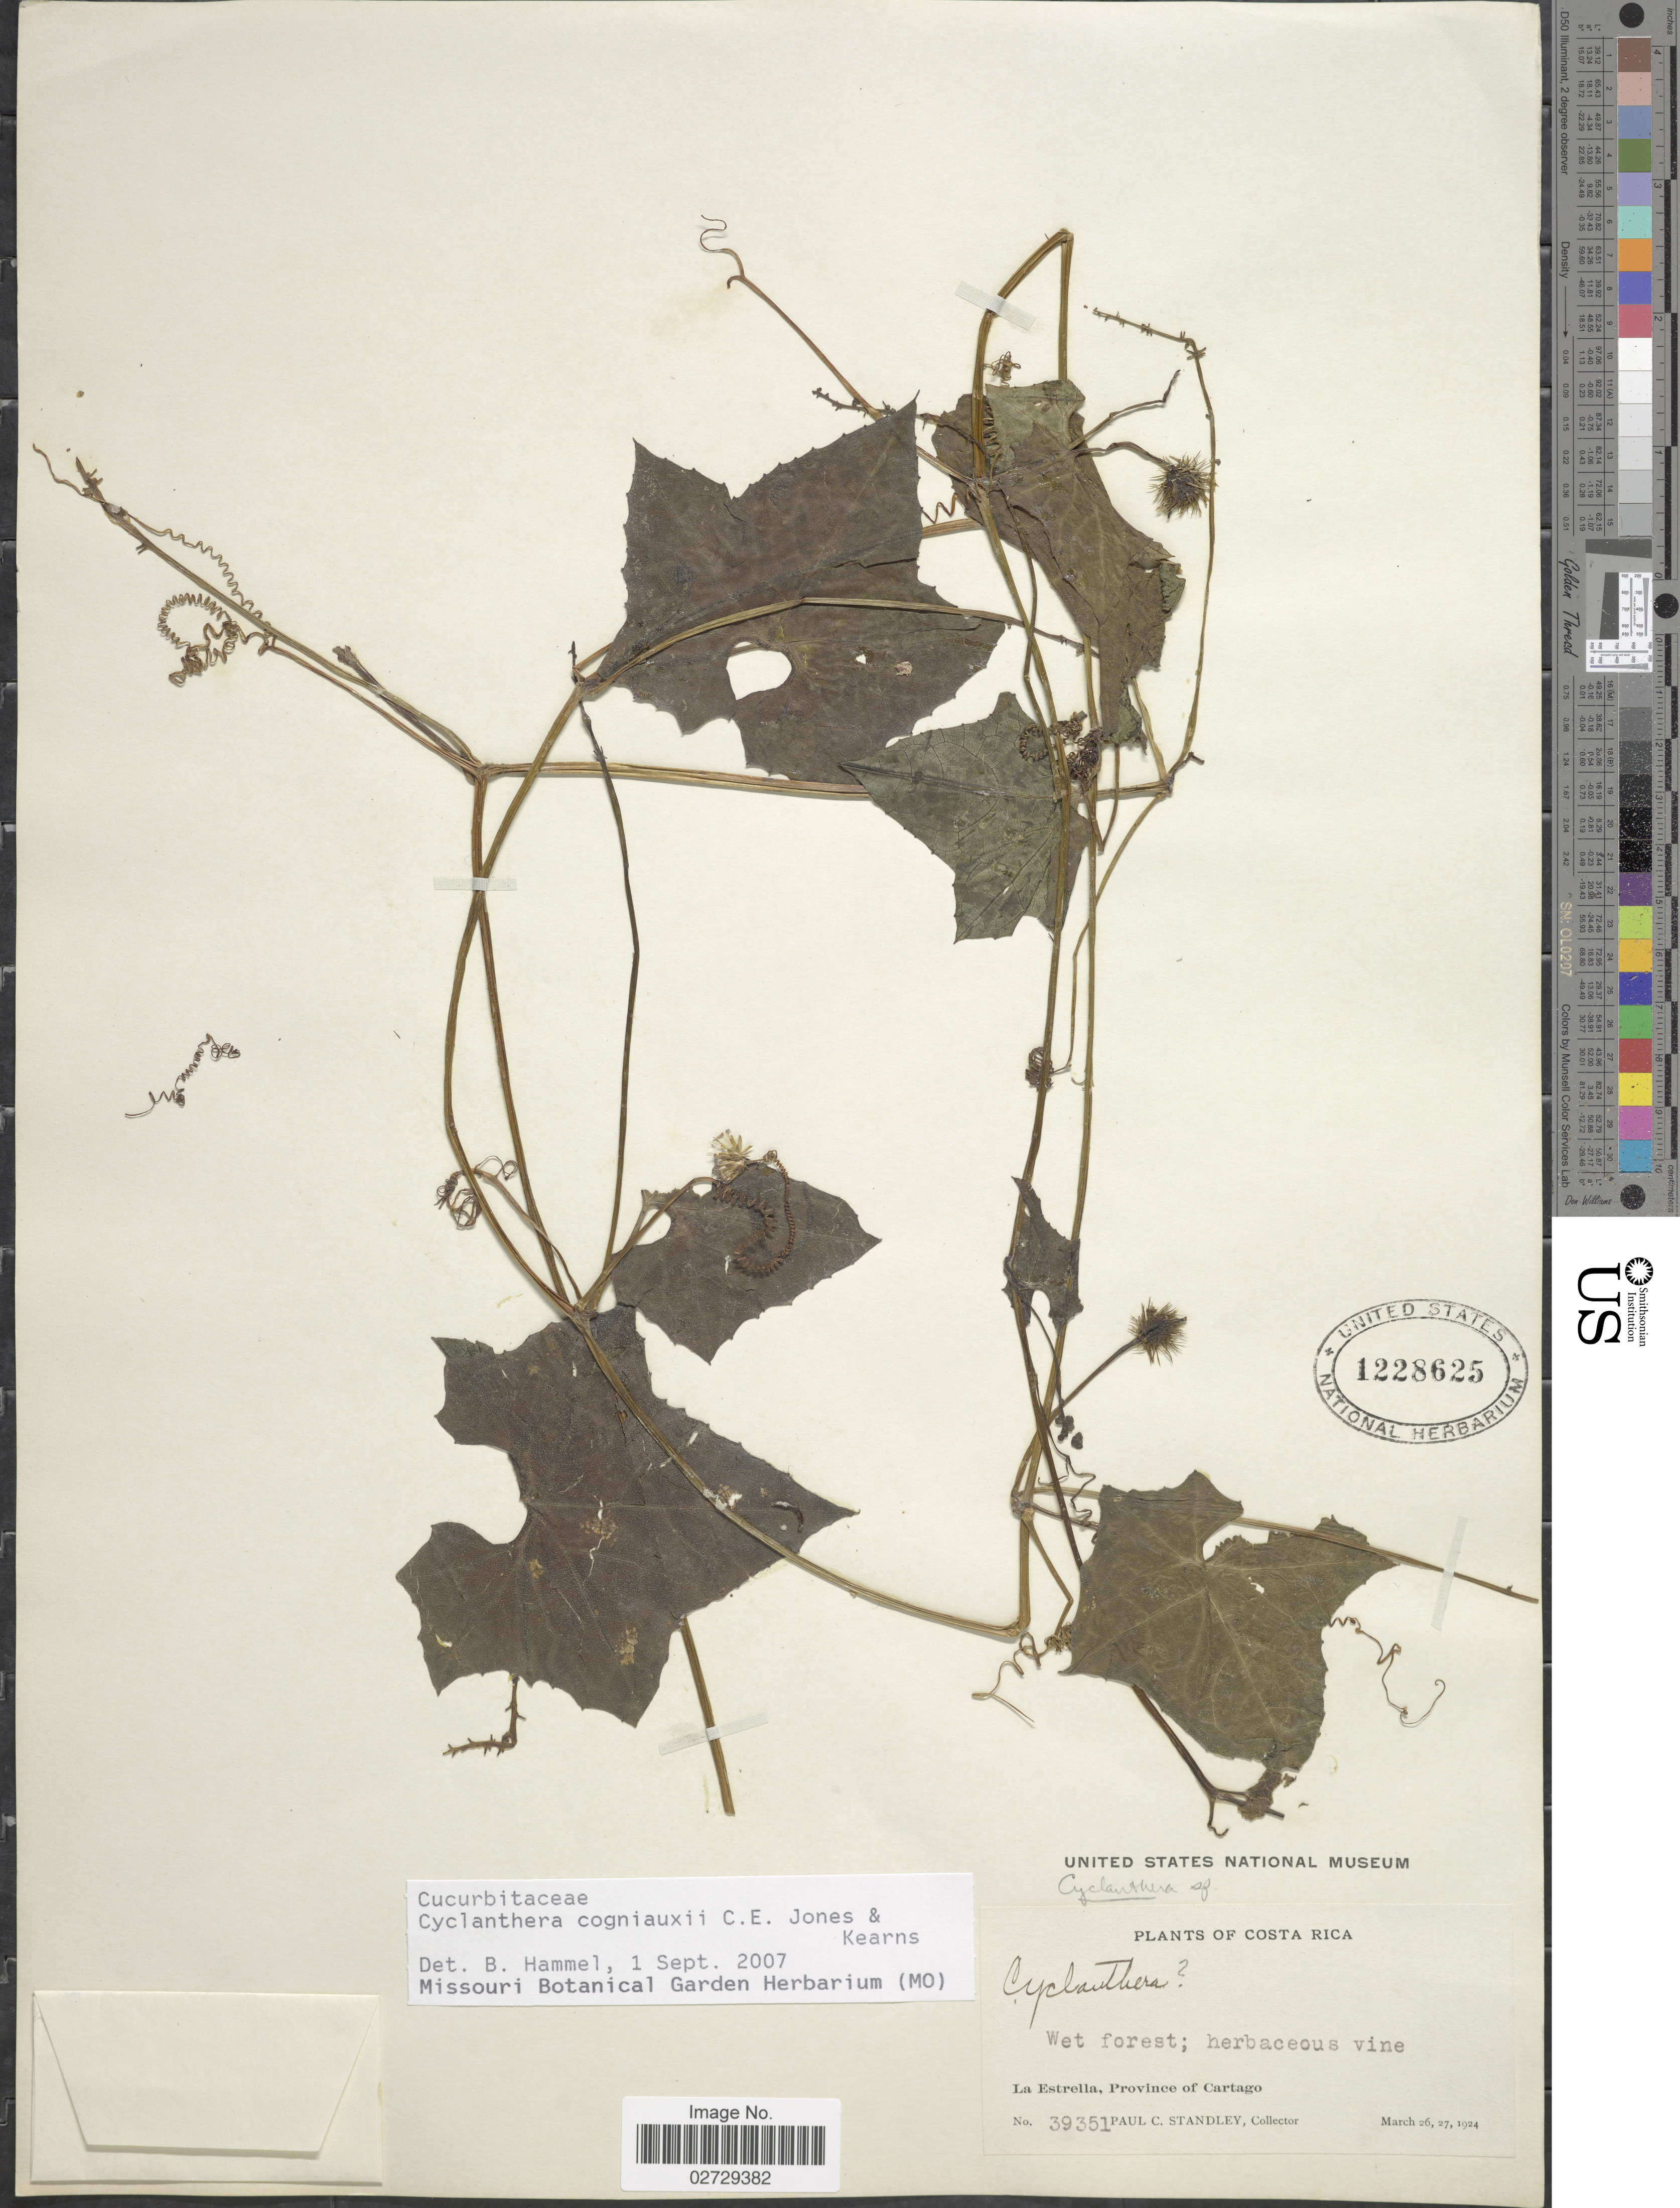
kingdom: Plantae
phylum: Tracheophyta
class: Magnoliopsida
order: Cucurbitales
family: Cucurbitaceae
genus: Cyclanthera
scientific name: Cyclanthera cogniauxii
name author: C.E. Jones & Kearns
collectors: P. C. Standley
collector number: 39351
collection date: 1924-03-26/1924-03-27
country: Costa Rica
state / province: Cartago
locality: La Estrella.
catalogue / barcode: US 1228625